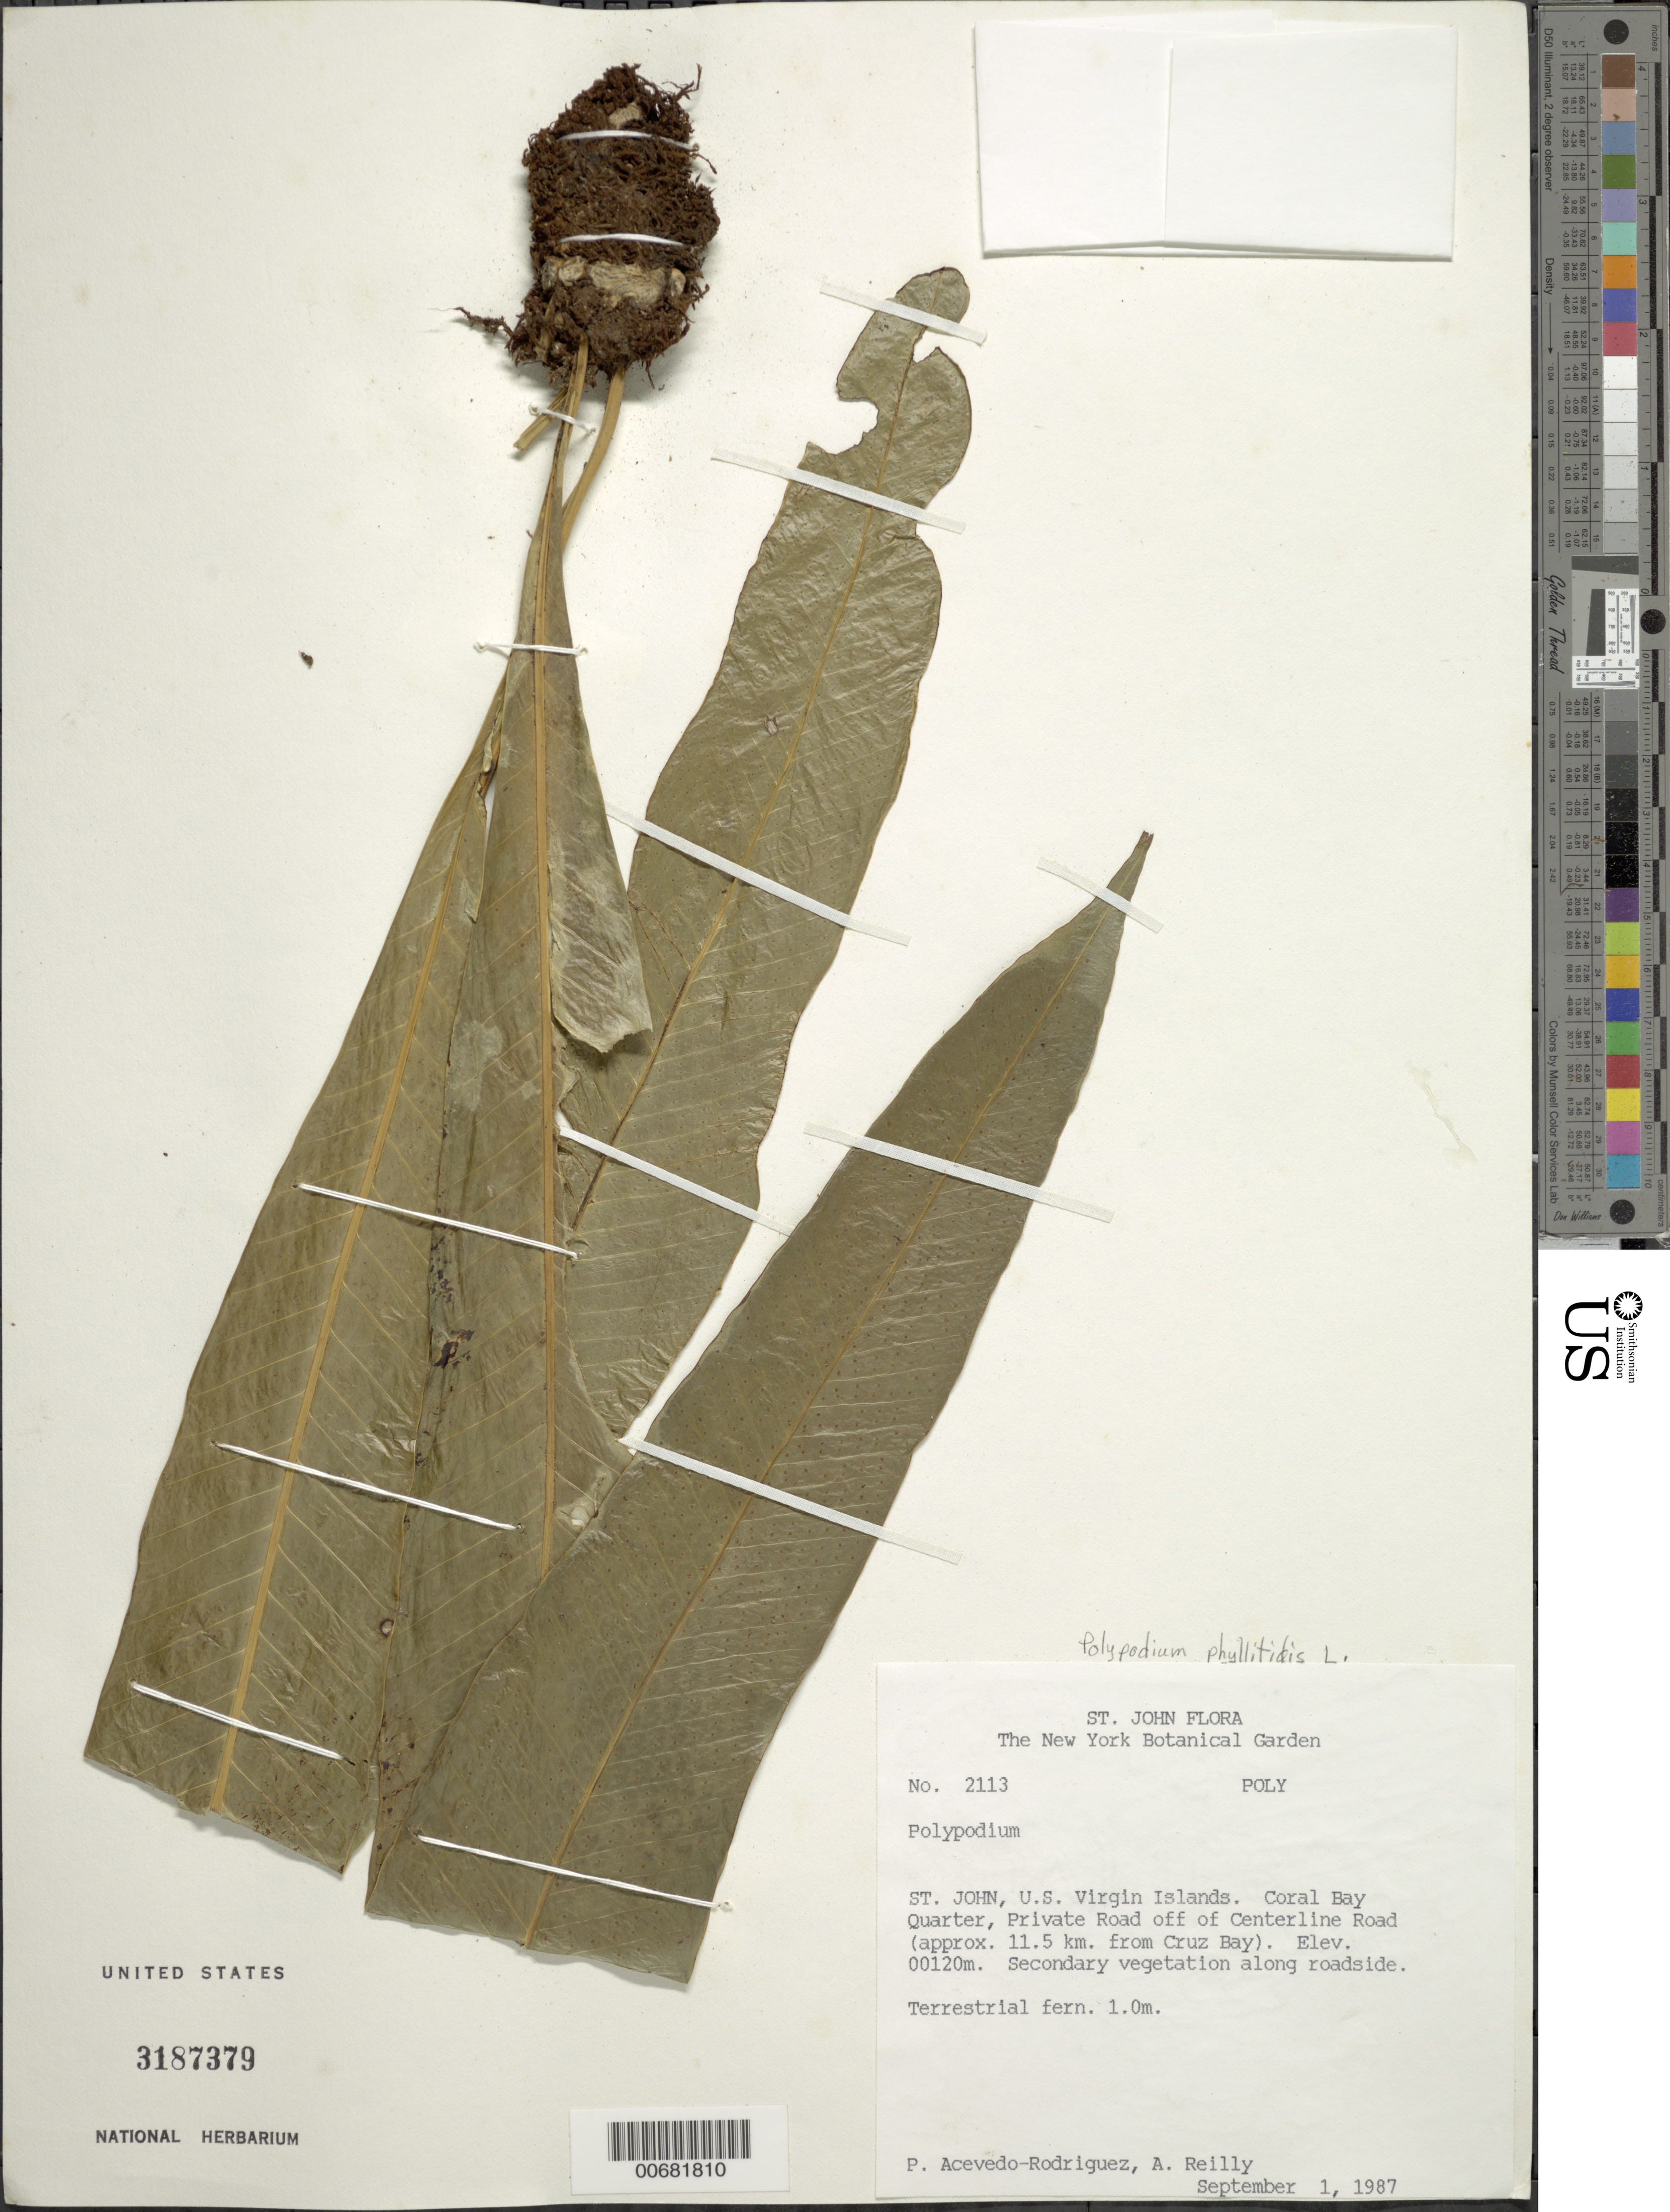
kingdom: Plantae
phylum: Tracheophyta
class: Polypodiopsida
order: Polypodiales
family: Polypodiaceae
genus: Campyloneurum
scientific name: Campyloneurum phyllitidis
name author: (L.) C. Presl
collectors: P. Acevedo-Rodr. & A. Reilly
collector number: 2113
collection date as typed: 01 Sep 1987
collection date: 1987-09-01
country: U.S. Virgin Islands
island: St. John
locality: Coral Bay Quarter; private road off of Centerline Road (approx. 11.5 km. from Cruz Bay)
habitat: Secondary vegetation along roadside.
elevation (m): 120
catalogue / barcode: US 3187379